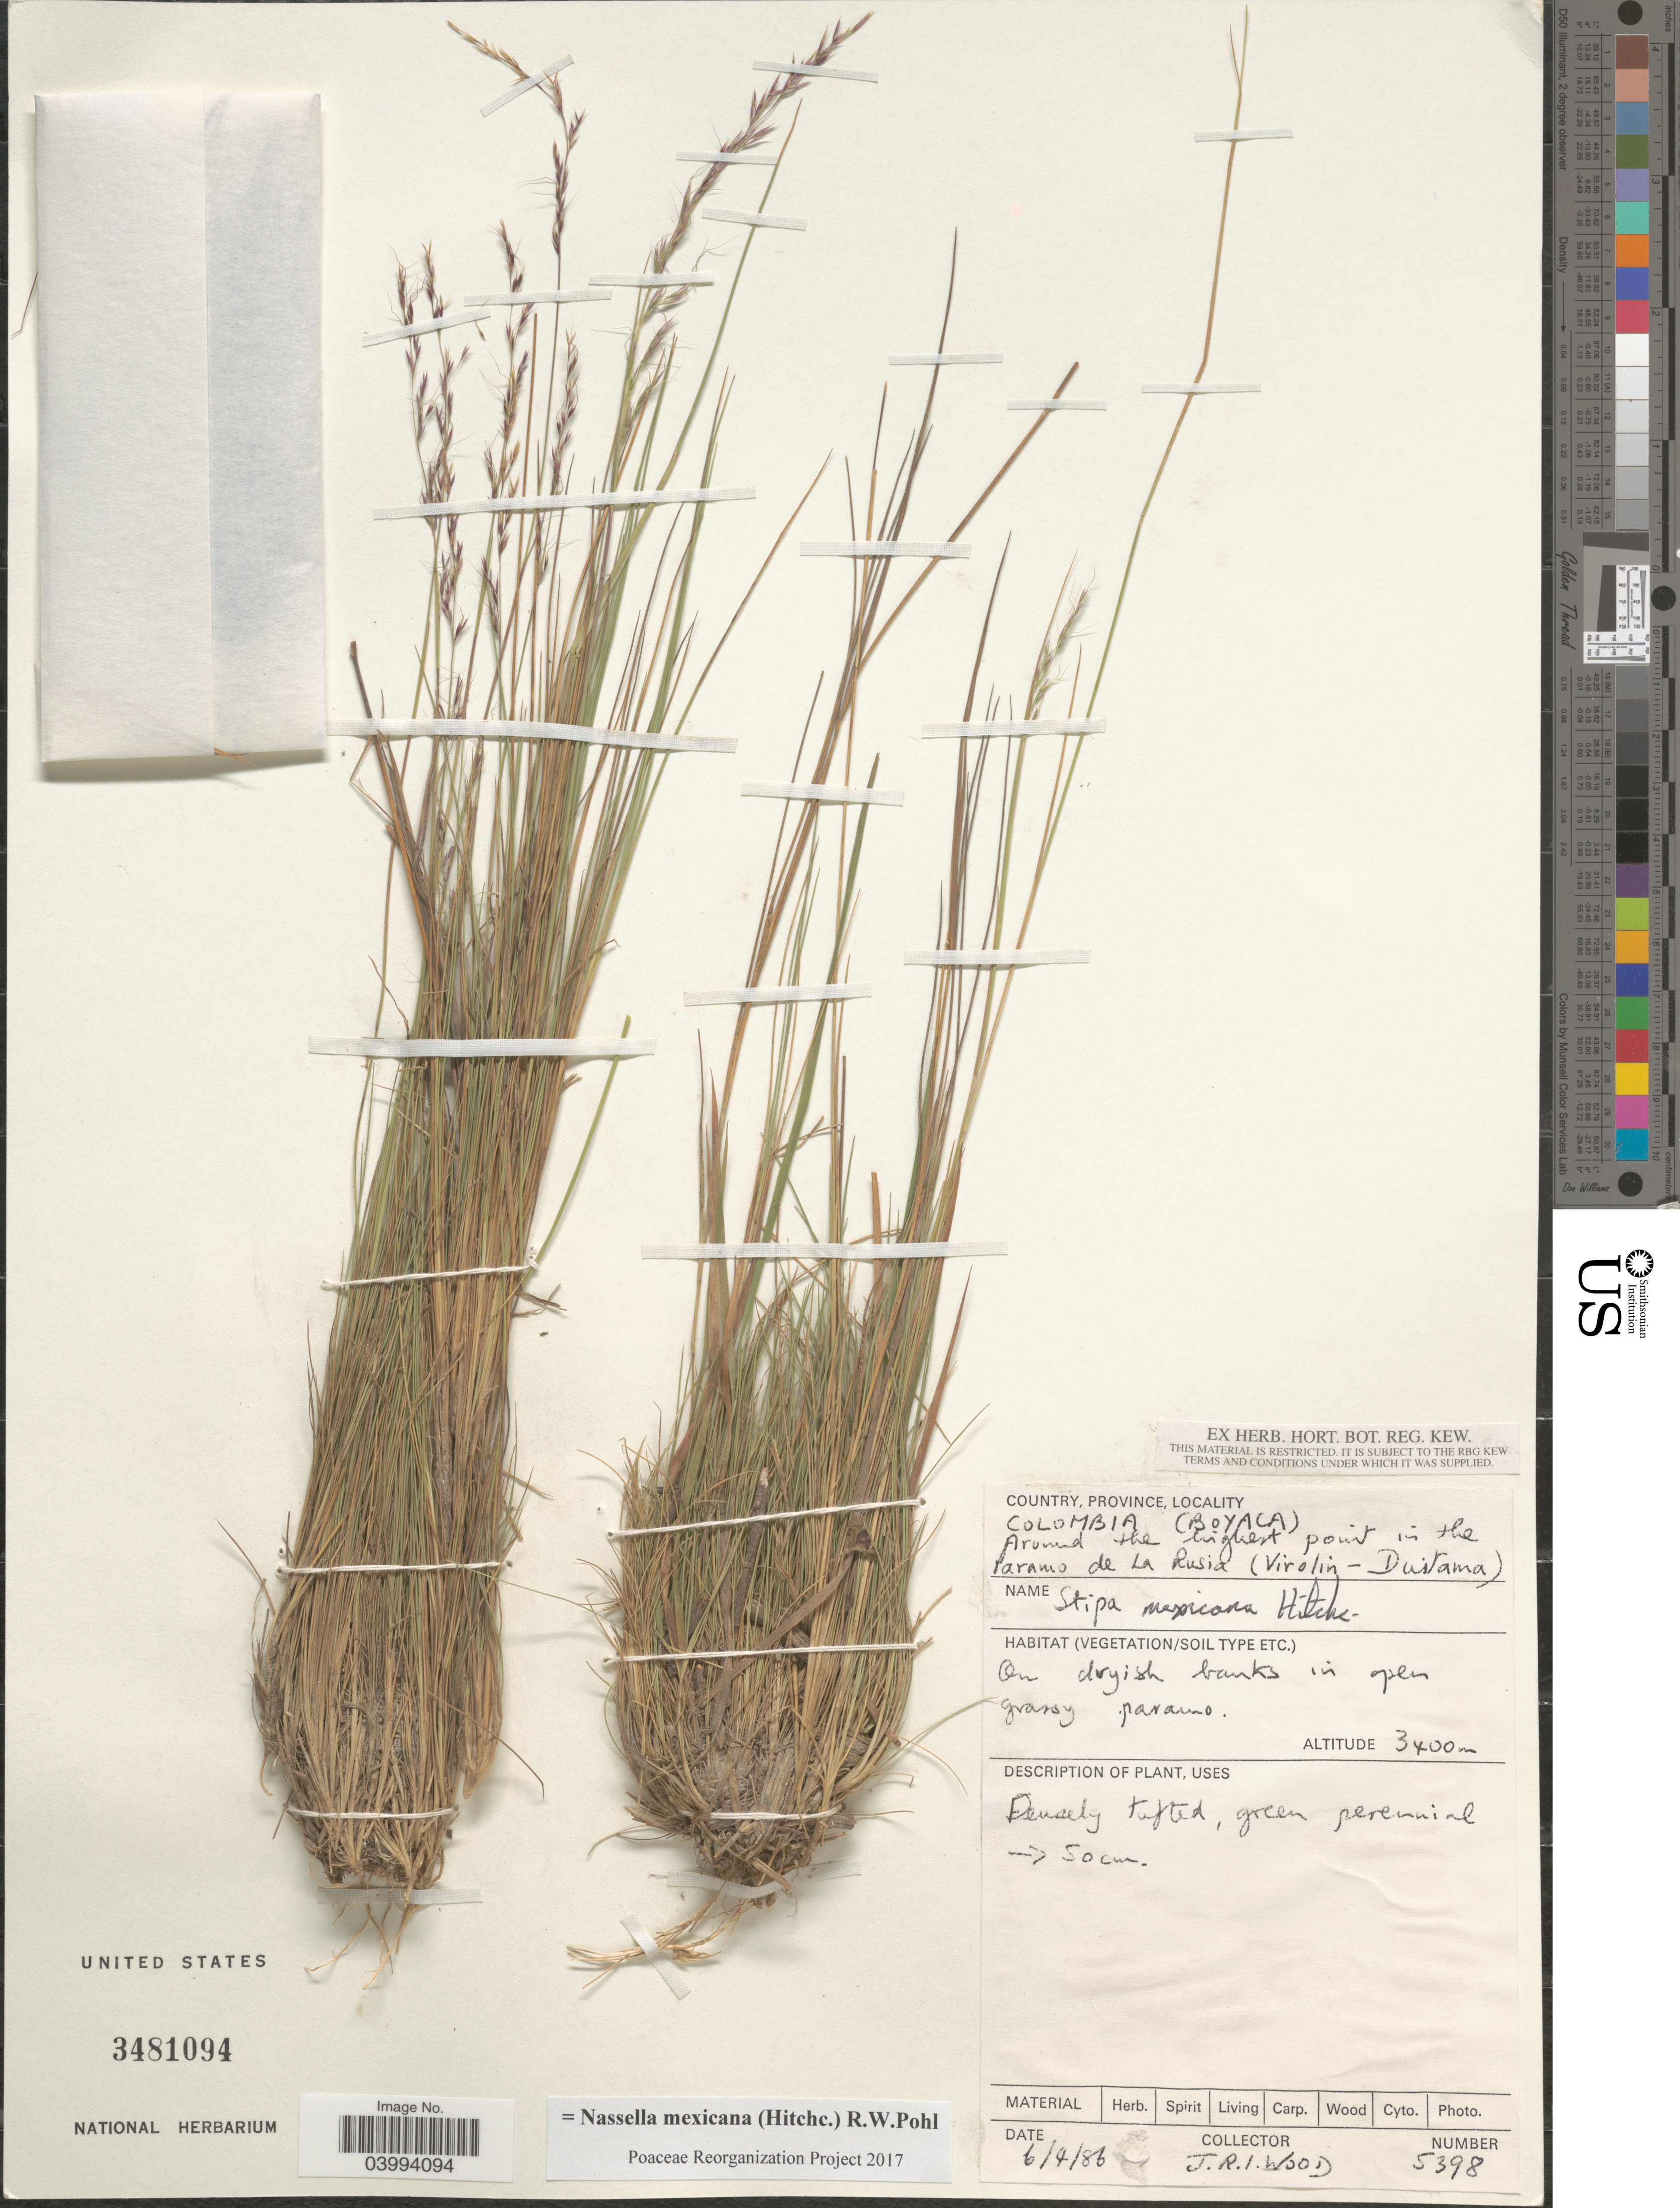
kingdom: Plantae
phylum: Tracheophyta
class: Liliopsida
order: Poales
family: Poaceae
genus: Nassella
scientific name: Nassella mexicana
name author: (Hitchc.) R.W. Pohl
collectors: J. R. I. Wood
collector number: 5398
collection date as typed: Transcribed d/m/y: 6/4/86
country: Colombia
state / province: Boyacá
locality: Around the biggest point in the Paramo de La Rusia (Virolin - Duitama). On dryish banks in open grassy paramo.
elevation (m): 3400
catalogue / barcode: US 3481094